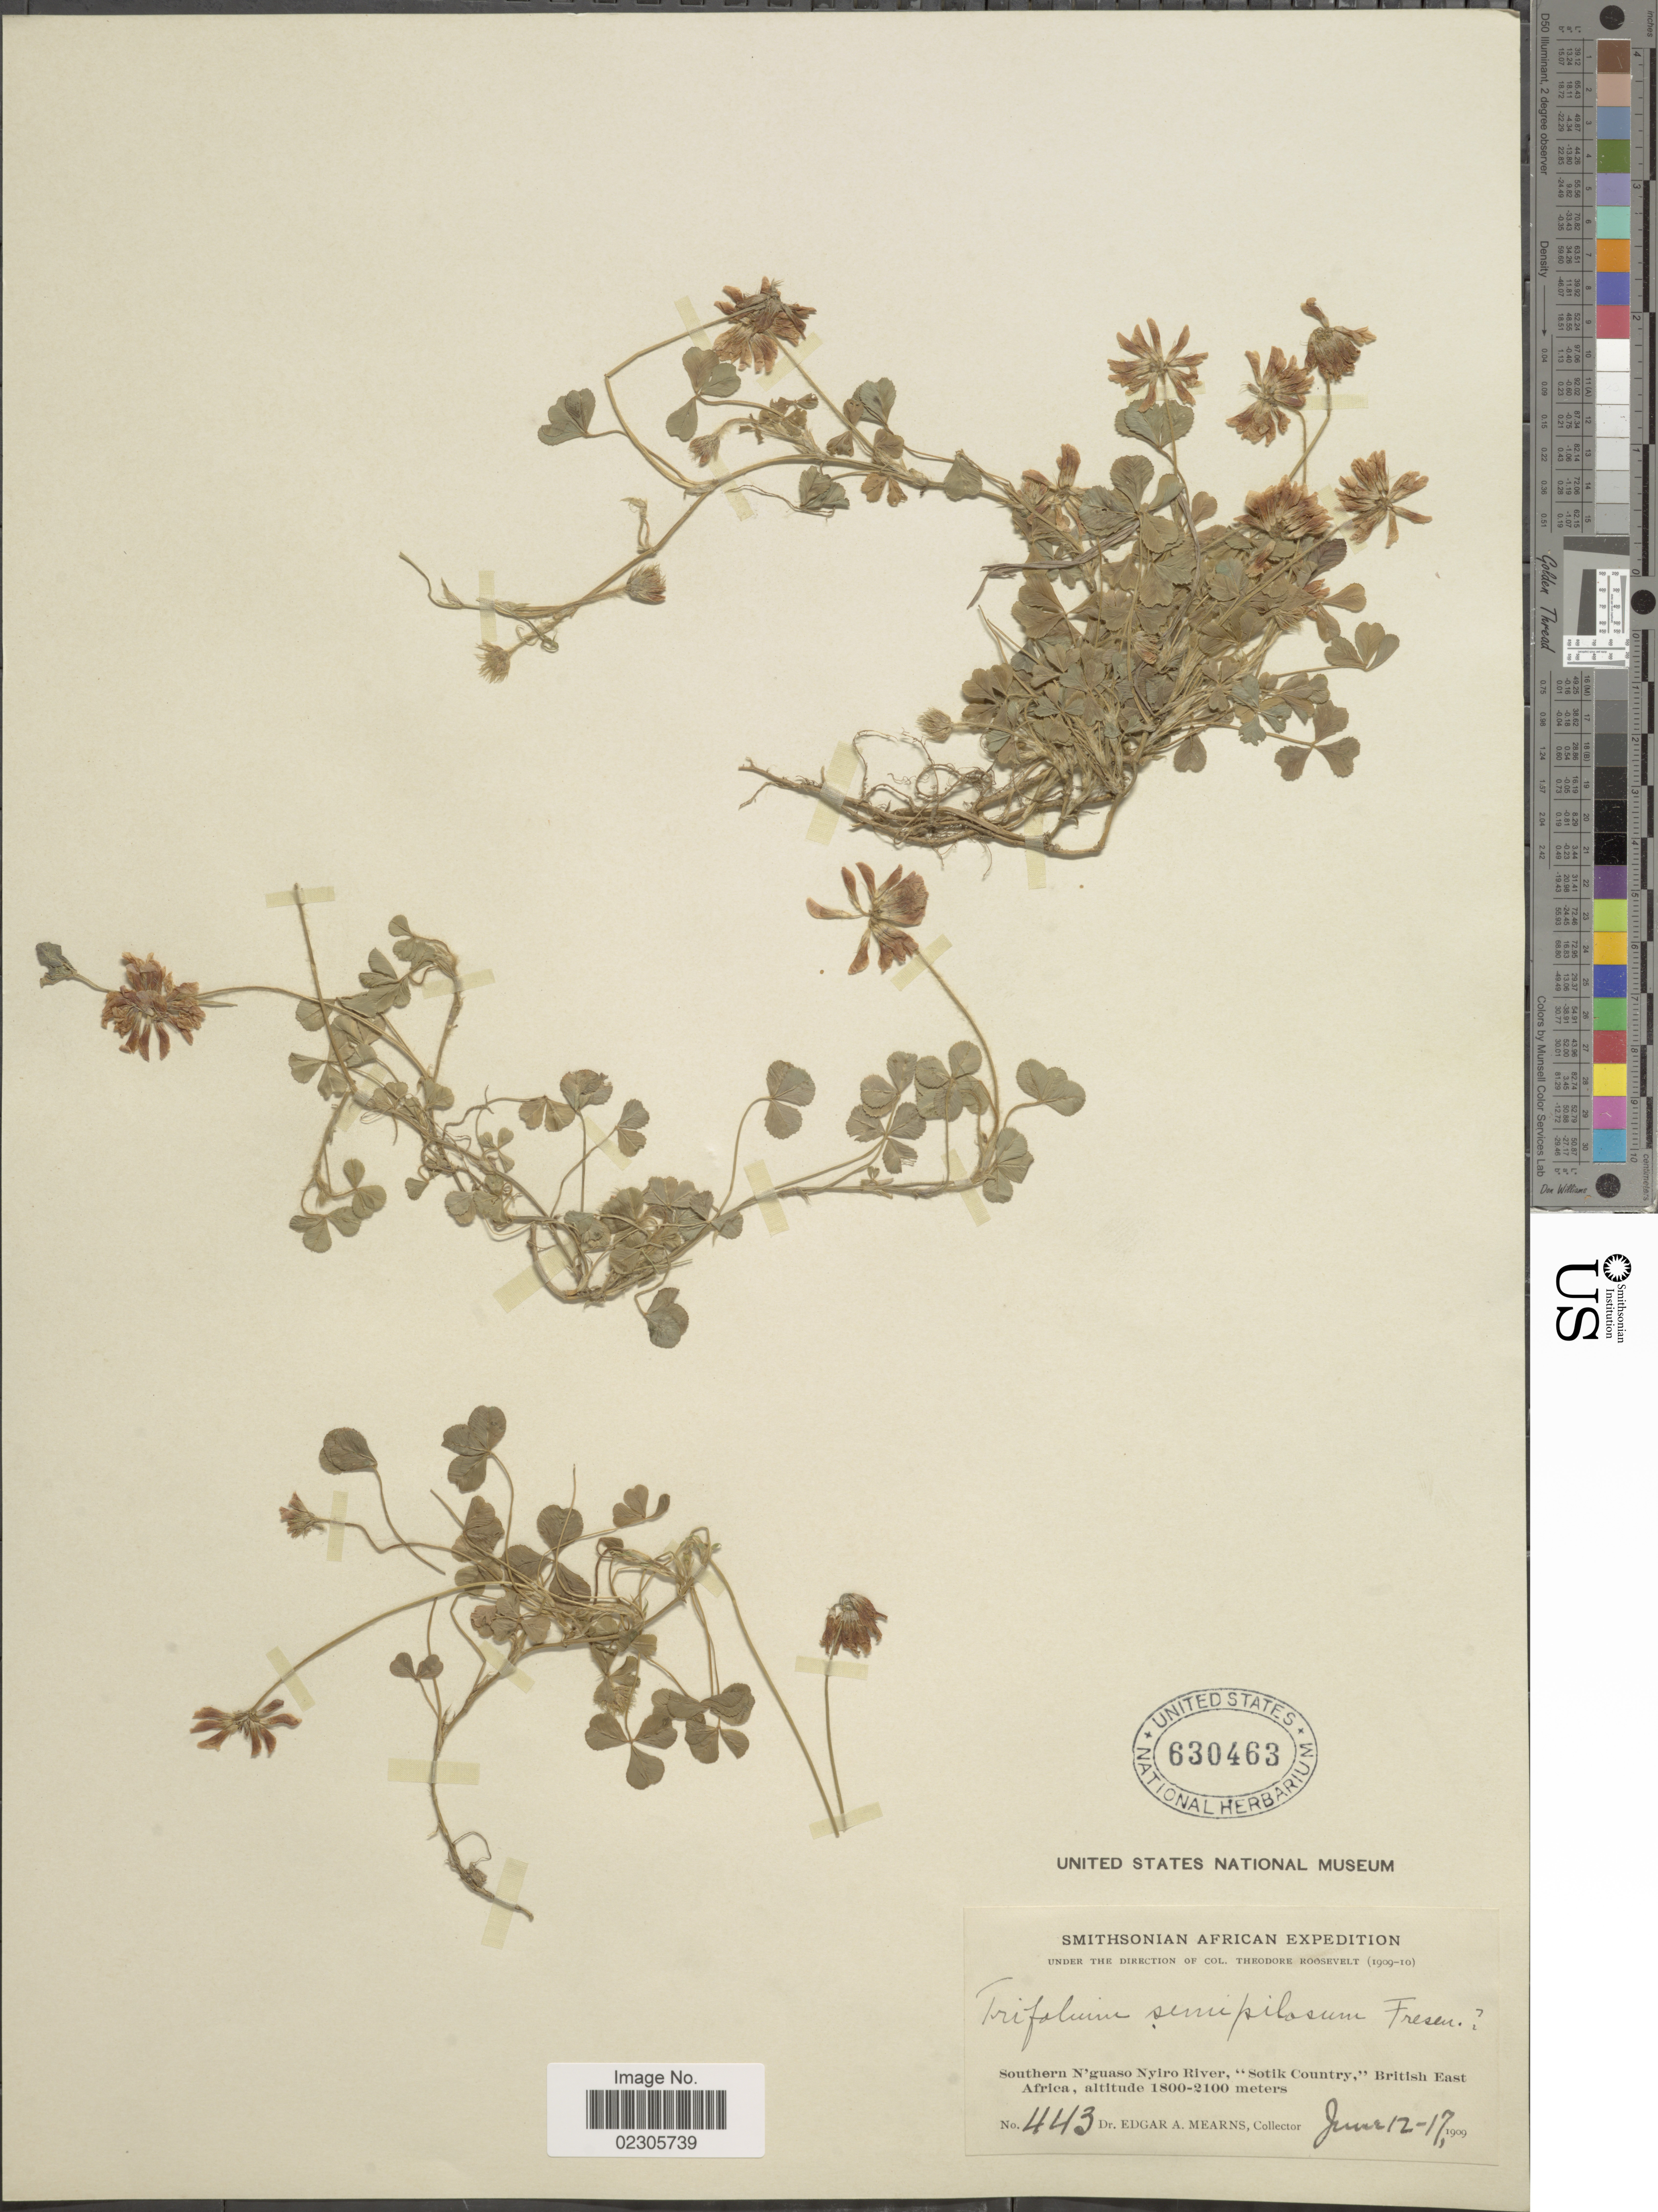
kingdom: Plantae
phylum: Tracheophyta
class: Magnoliopsida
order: Fabales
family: Fabaceae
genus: Trifolium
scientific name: Trifolium semipilosum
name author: Fresen.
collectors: E. A. Mearns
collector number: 443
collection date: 1909-06-12/1909-06-17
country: Kenya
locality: Southern N'guaso Nyiro River, "Sotik Country," British East Africa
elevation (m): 1800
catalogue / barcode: US 630463